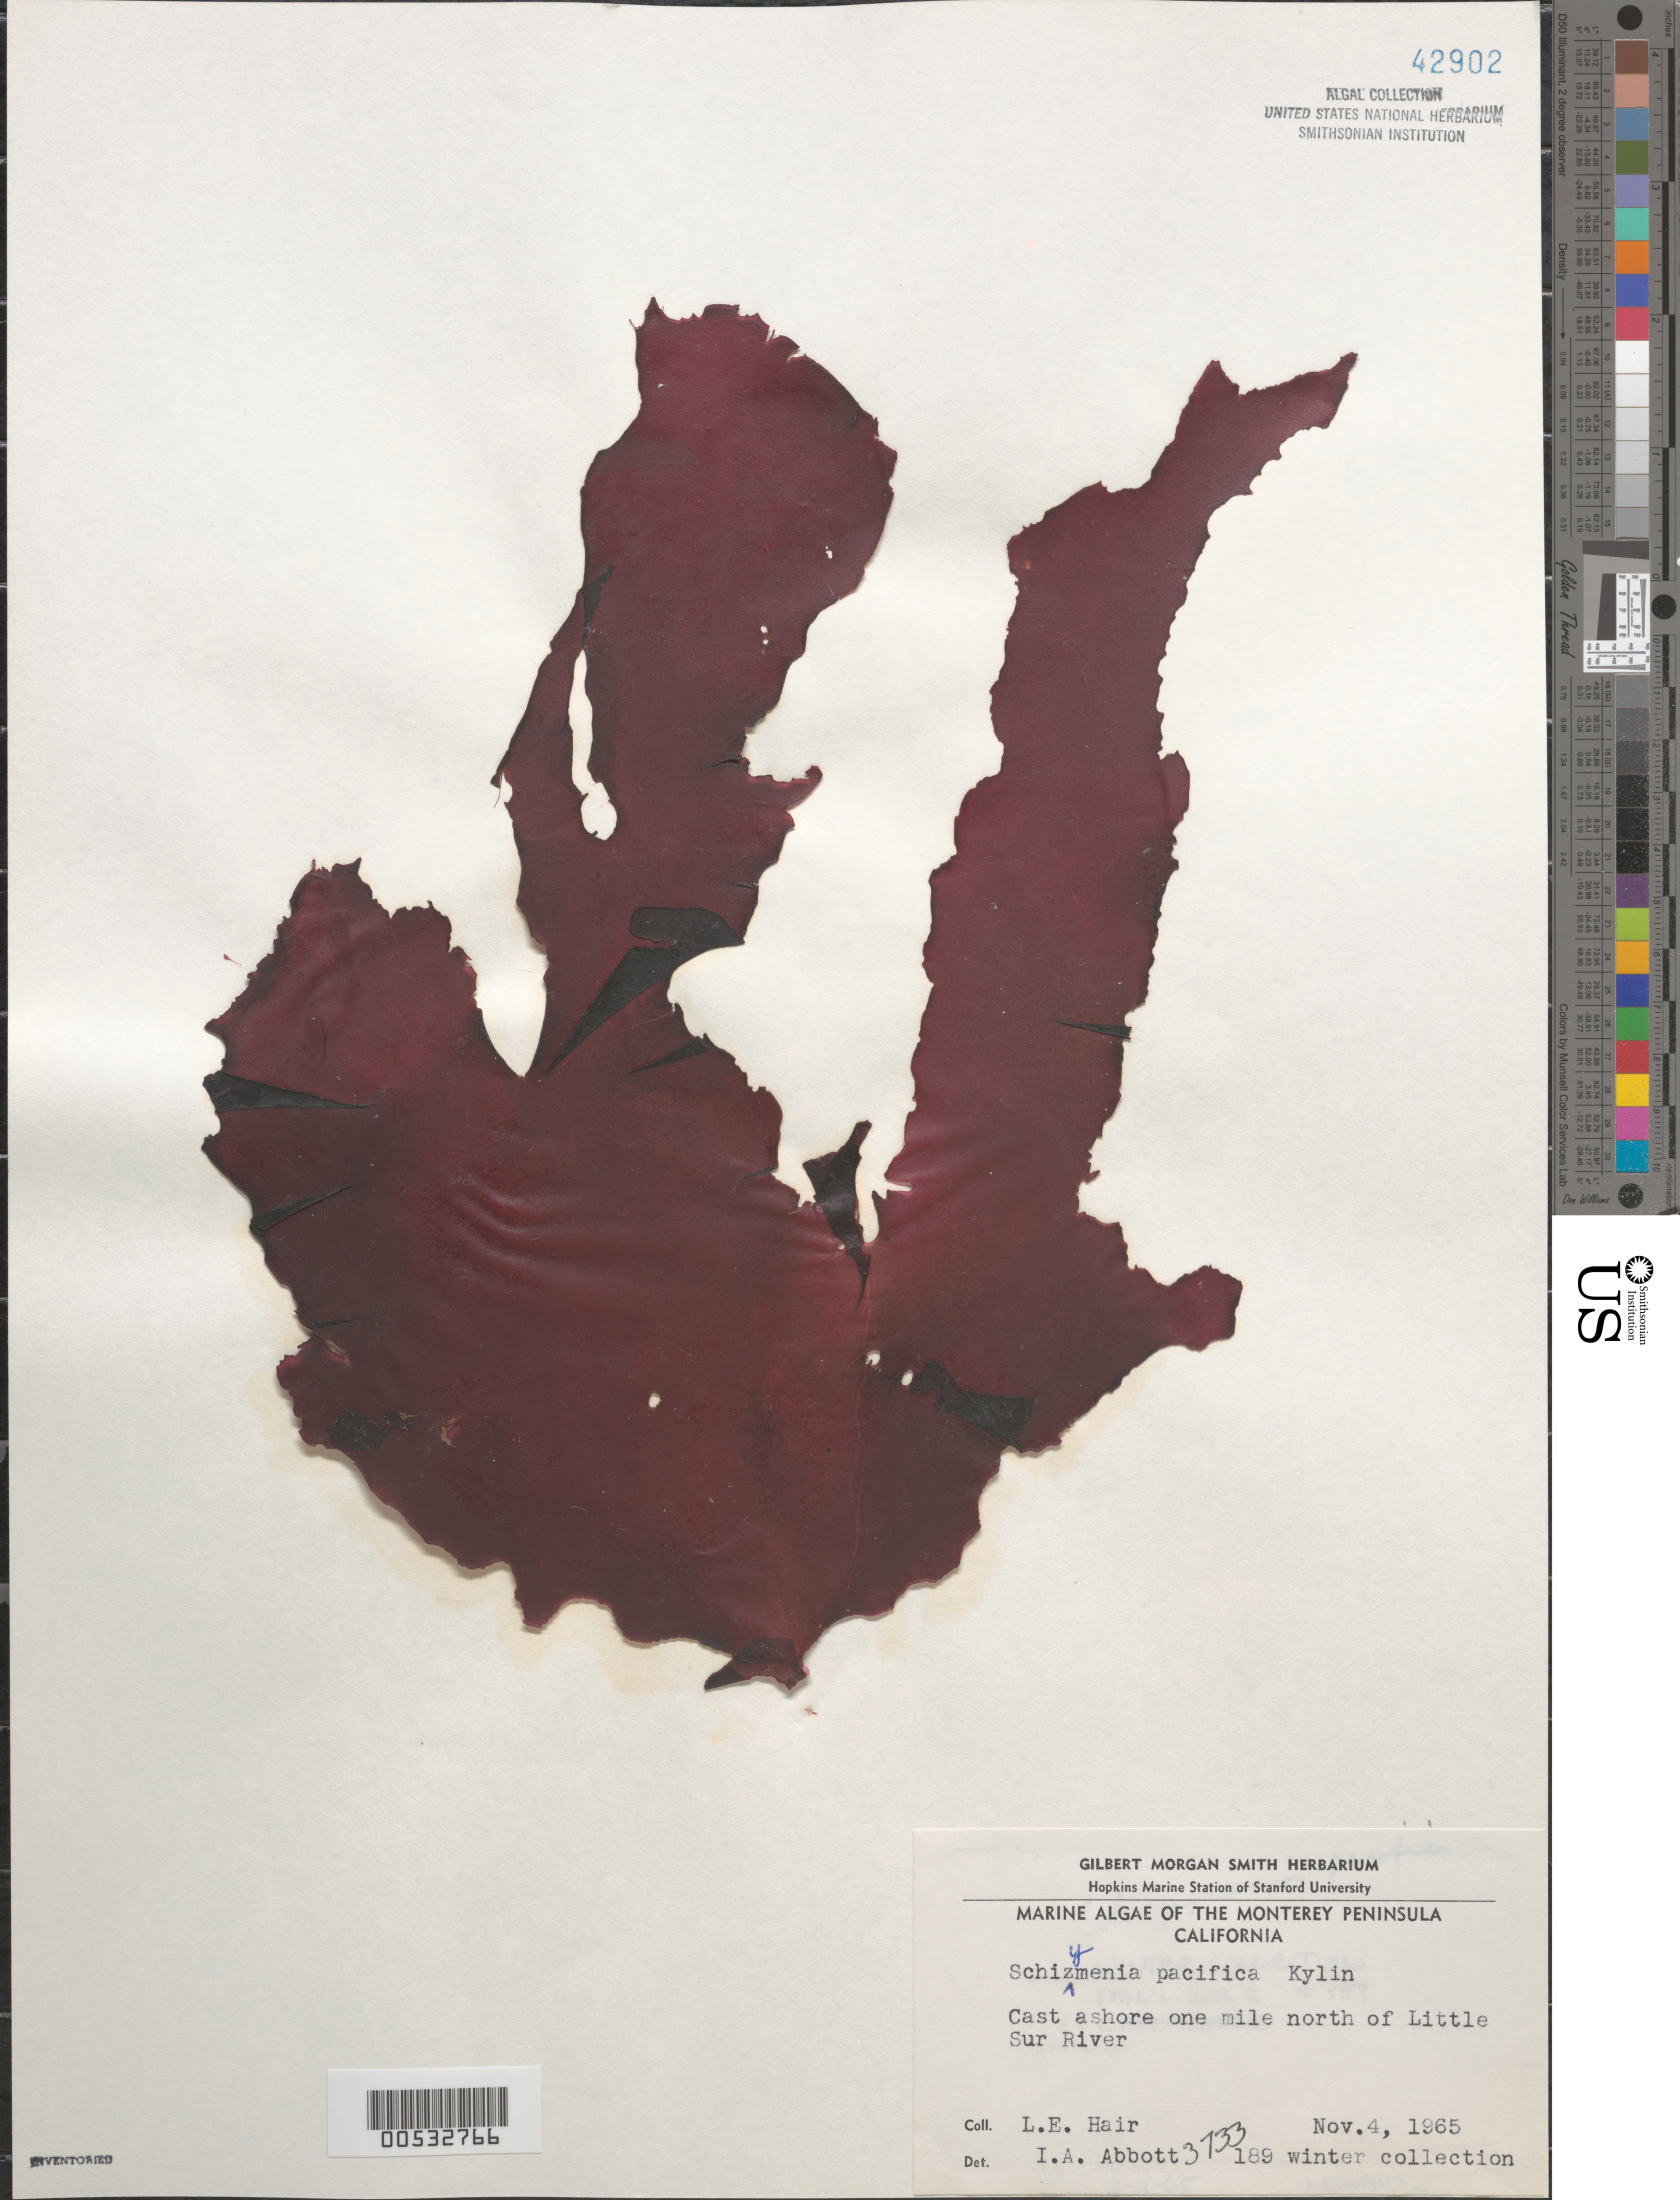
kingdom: Plantae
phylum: Rhodophyta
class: Florideophyceae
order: Nemastomatales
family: Schizymeniaceae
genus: Schizymenia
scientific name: Schizymenia pacifica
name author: (Kylin) Kylin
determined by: Abbott, Isabella A.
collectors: L. Hair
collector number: IAA 3733 & LEH 189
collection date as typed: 04 Nov 1965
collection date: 1965-11-04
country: United States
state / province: California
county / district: Monterey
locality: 1 mile north of Little Sur River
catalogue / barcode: US 42902